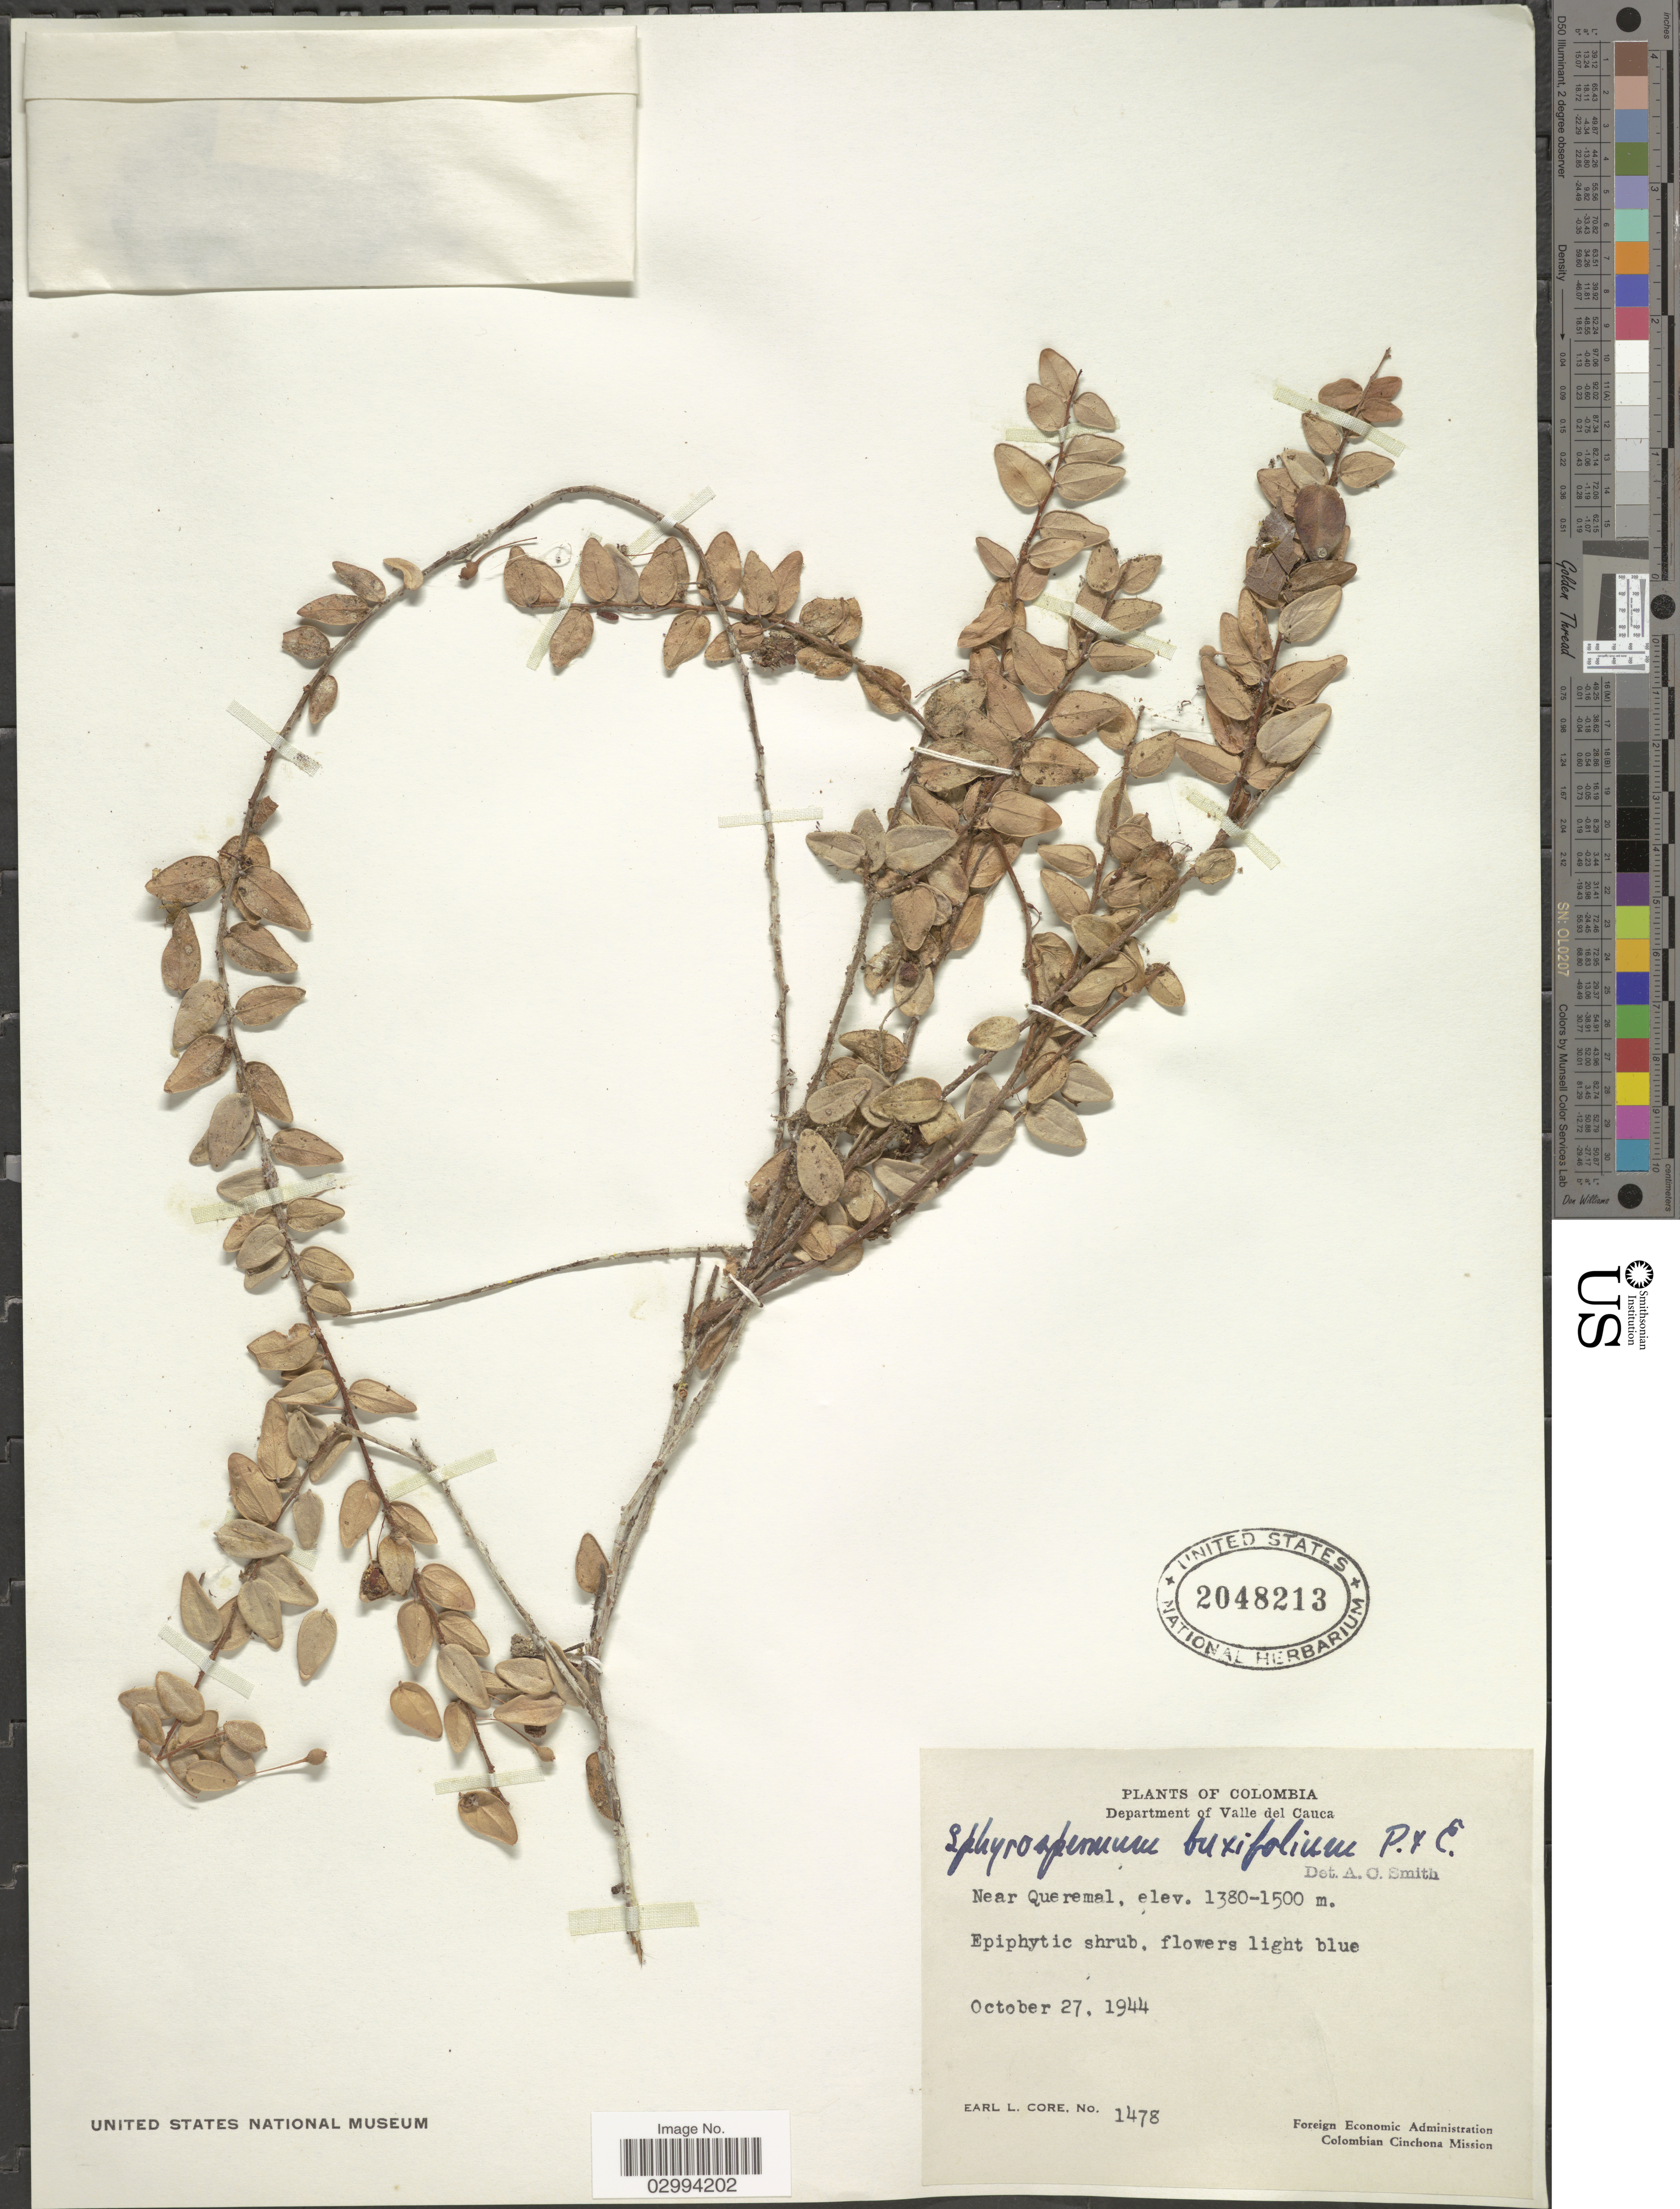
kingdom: Plantae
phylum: Tracheophyta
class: Magnoliopsida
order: Ericales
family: Ericaceae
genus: Sphyrospermum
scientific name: Sphyrospermum buxifolium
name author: Poepp. & Endl.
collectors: E. L. Core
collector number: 1478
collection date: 1944-10-27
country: Colombia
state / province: Valle del Cauca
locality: Department of Valle del Cauca. Near Queremal.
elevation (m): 1380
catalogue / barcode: US 2048213